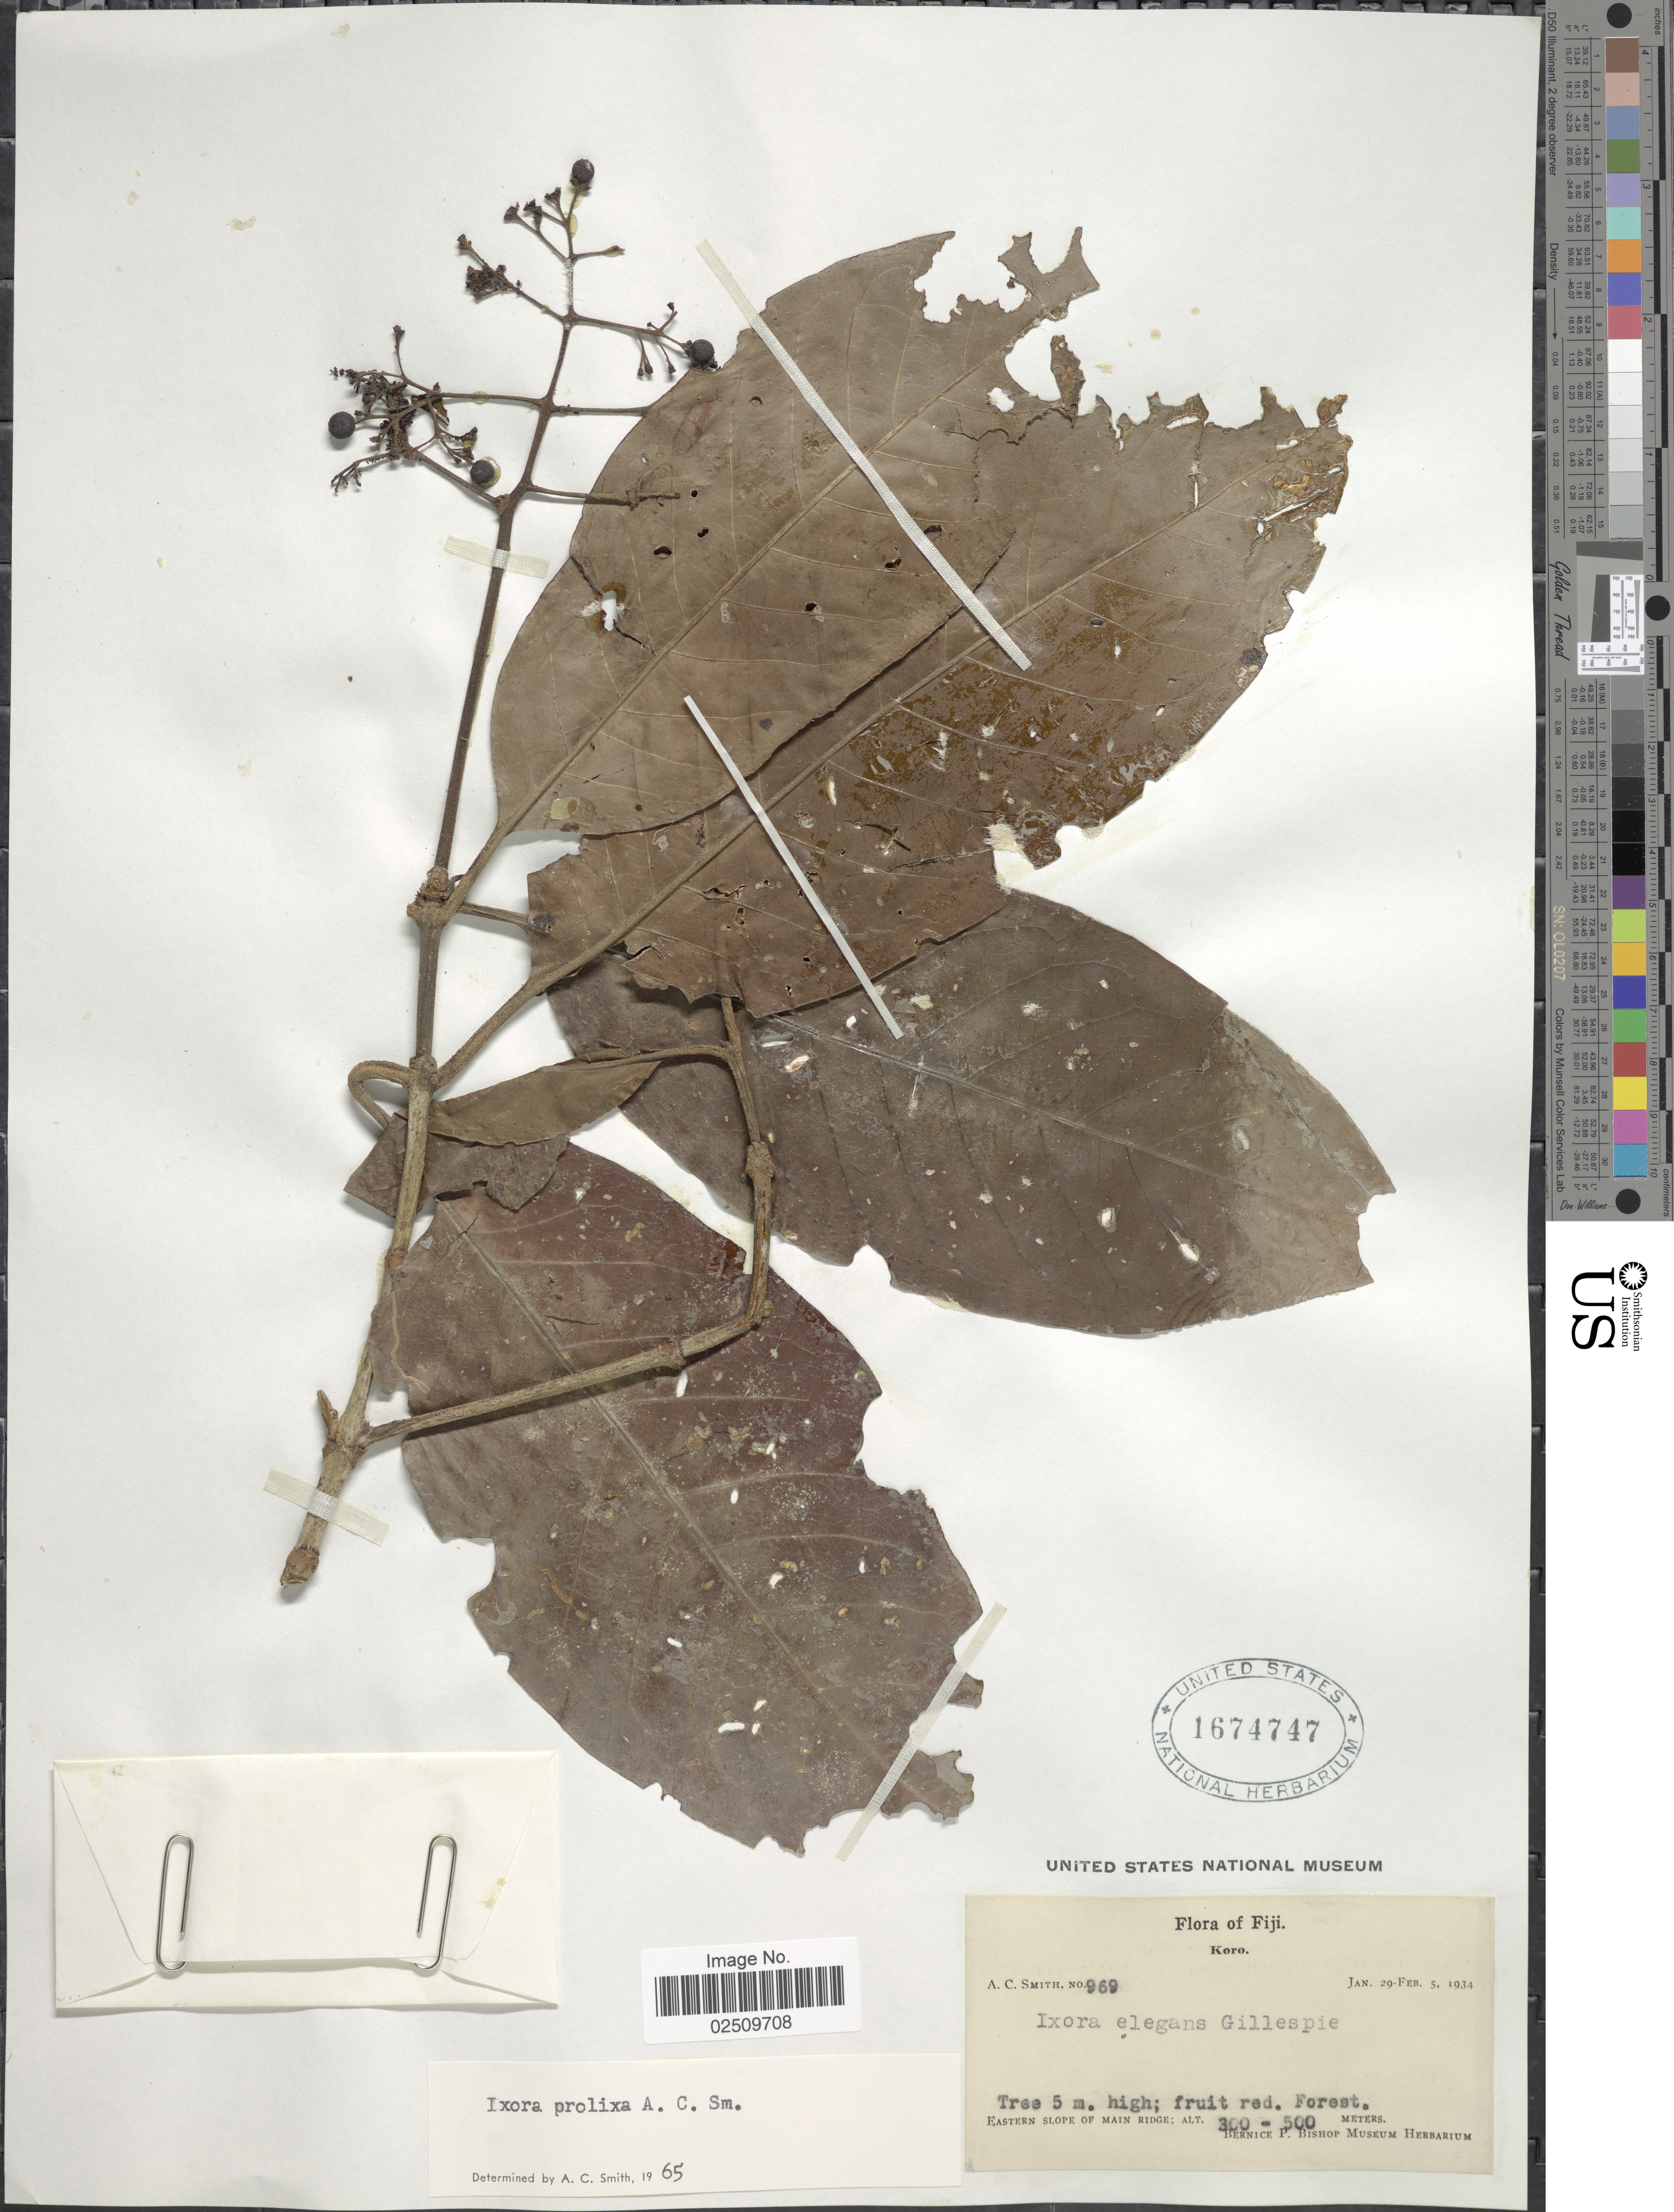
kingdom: Plantae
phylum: Tracheophyta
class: Magnoliopsida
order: Gentianales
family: Rubiaceae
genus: Ixora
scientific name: Ixora prolixa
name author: A.C. Sm.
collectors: A. C. Smith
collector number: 696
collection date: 1934-01-29/1934-02-05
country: Fiji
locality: Koro, Forest, Eastern slope of main ridge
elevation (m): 300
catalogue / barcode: US 1674747